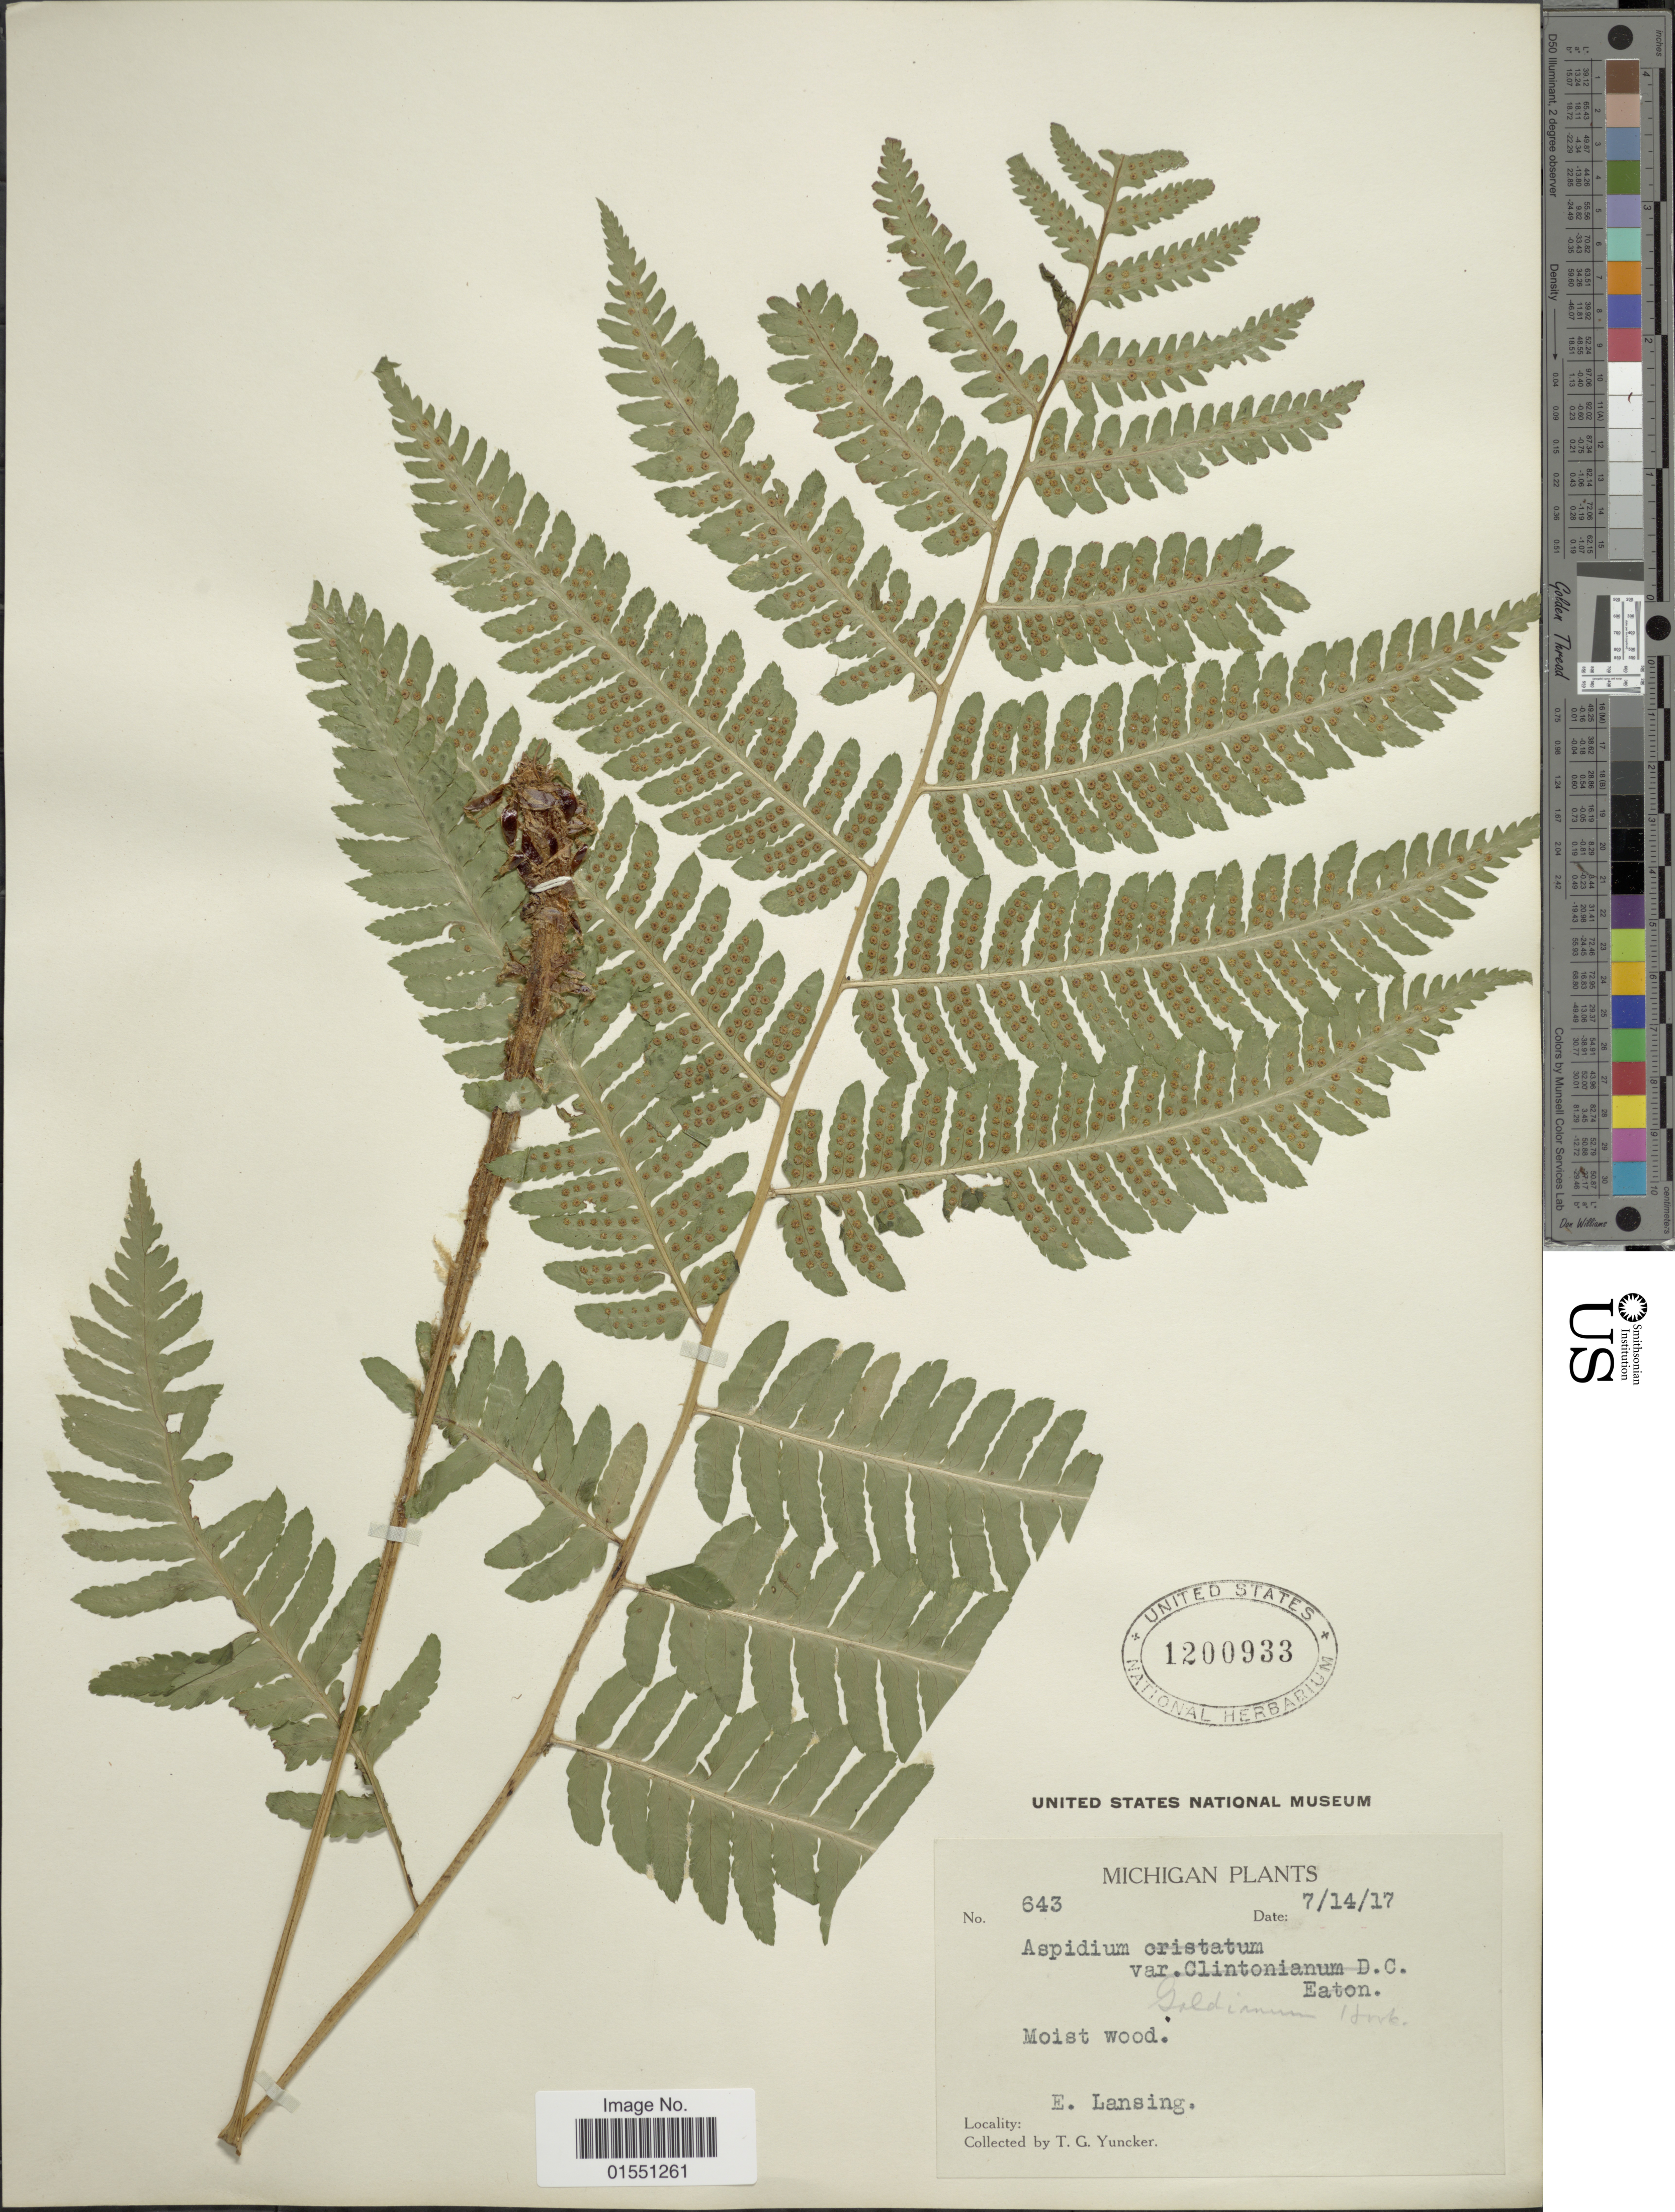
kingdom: Plantae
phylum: Tracheophyta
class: Polypodiopsida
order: Polypodiales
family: Dryopteridaceae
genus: Dryopteris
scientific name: Dryopteris goldiana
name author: (Hook. ex Goldie) A. Gray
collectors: T. G. Yuncker & O. E. Lansing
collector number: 643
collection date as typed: Transcribed d/m/y: 14/7/17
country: United States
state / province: Michigan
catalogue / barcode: US 1200933